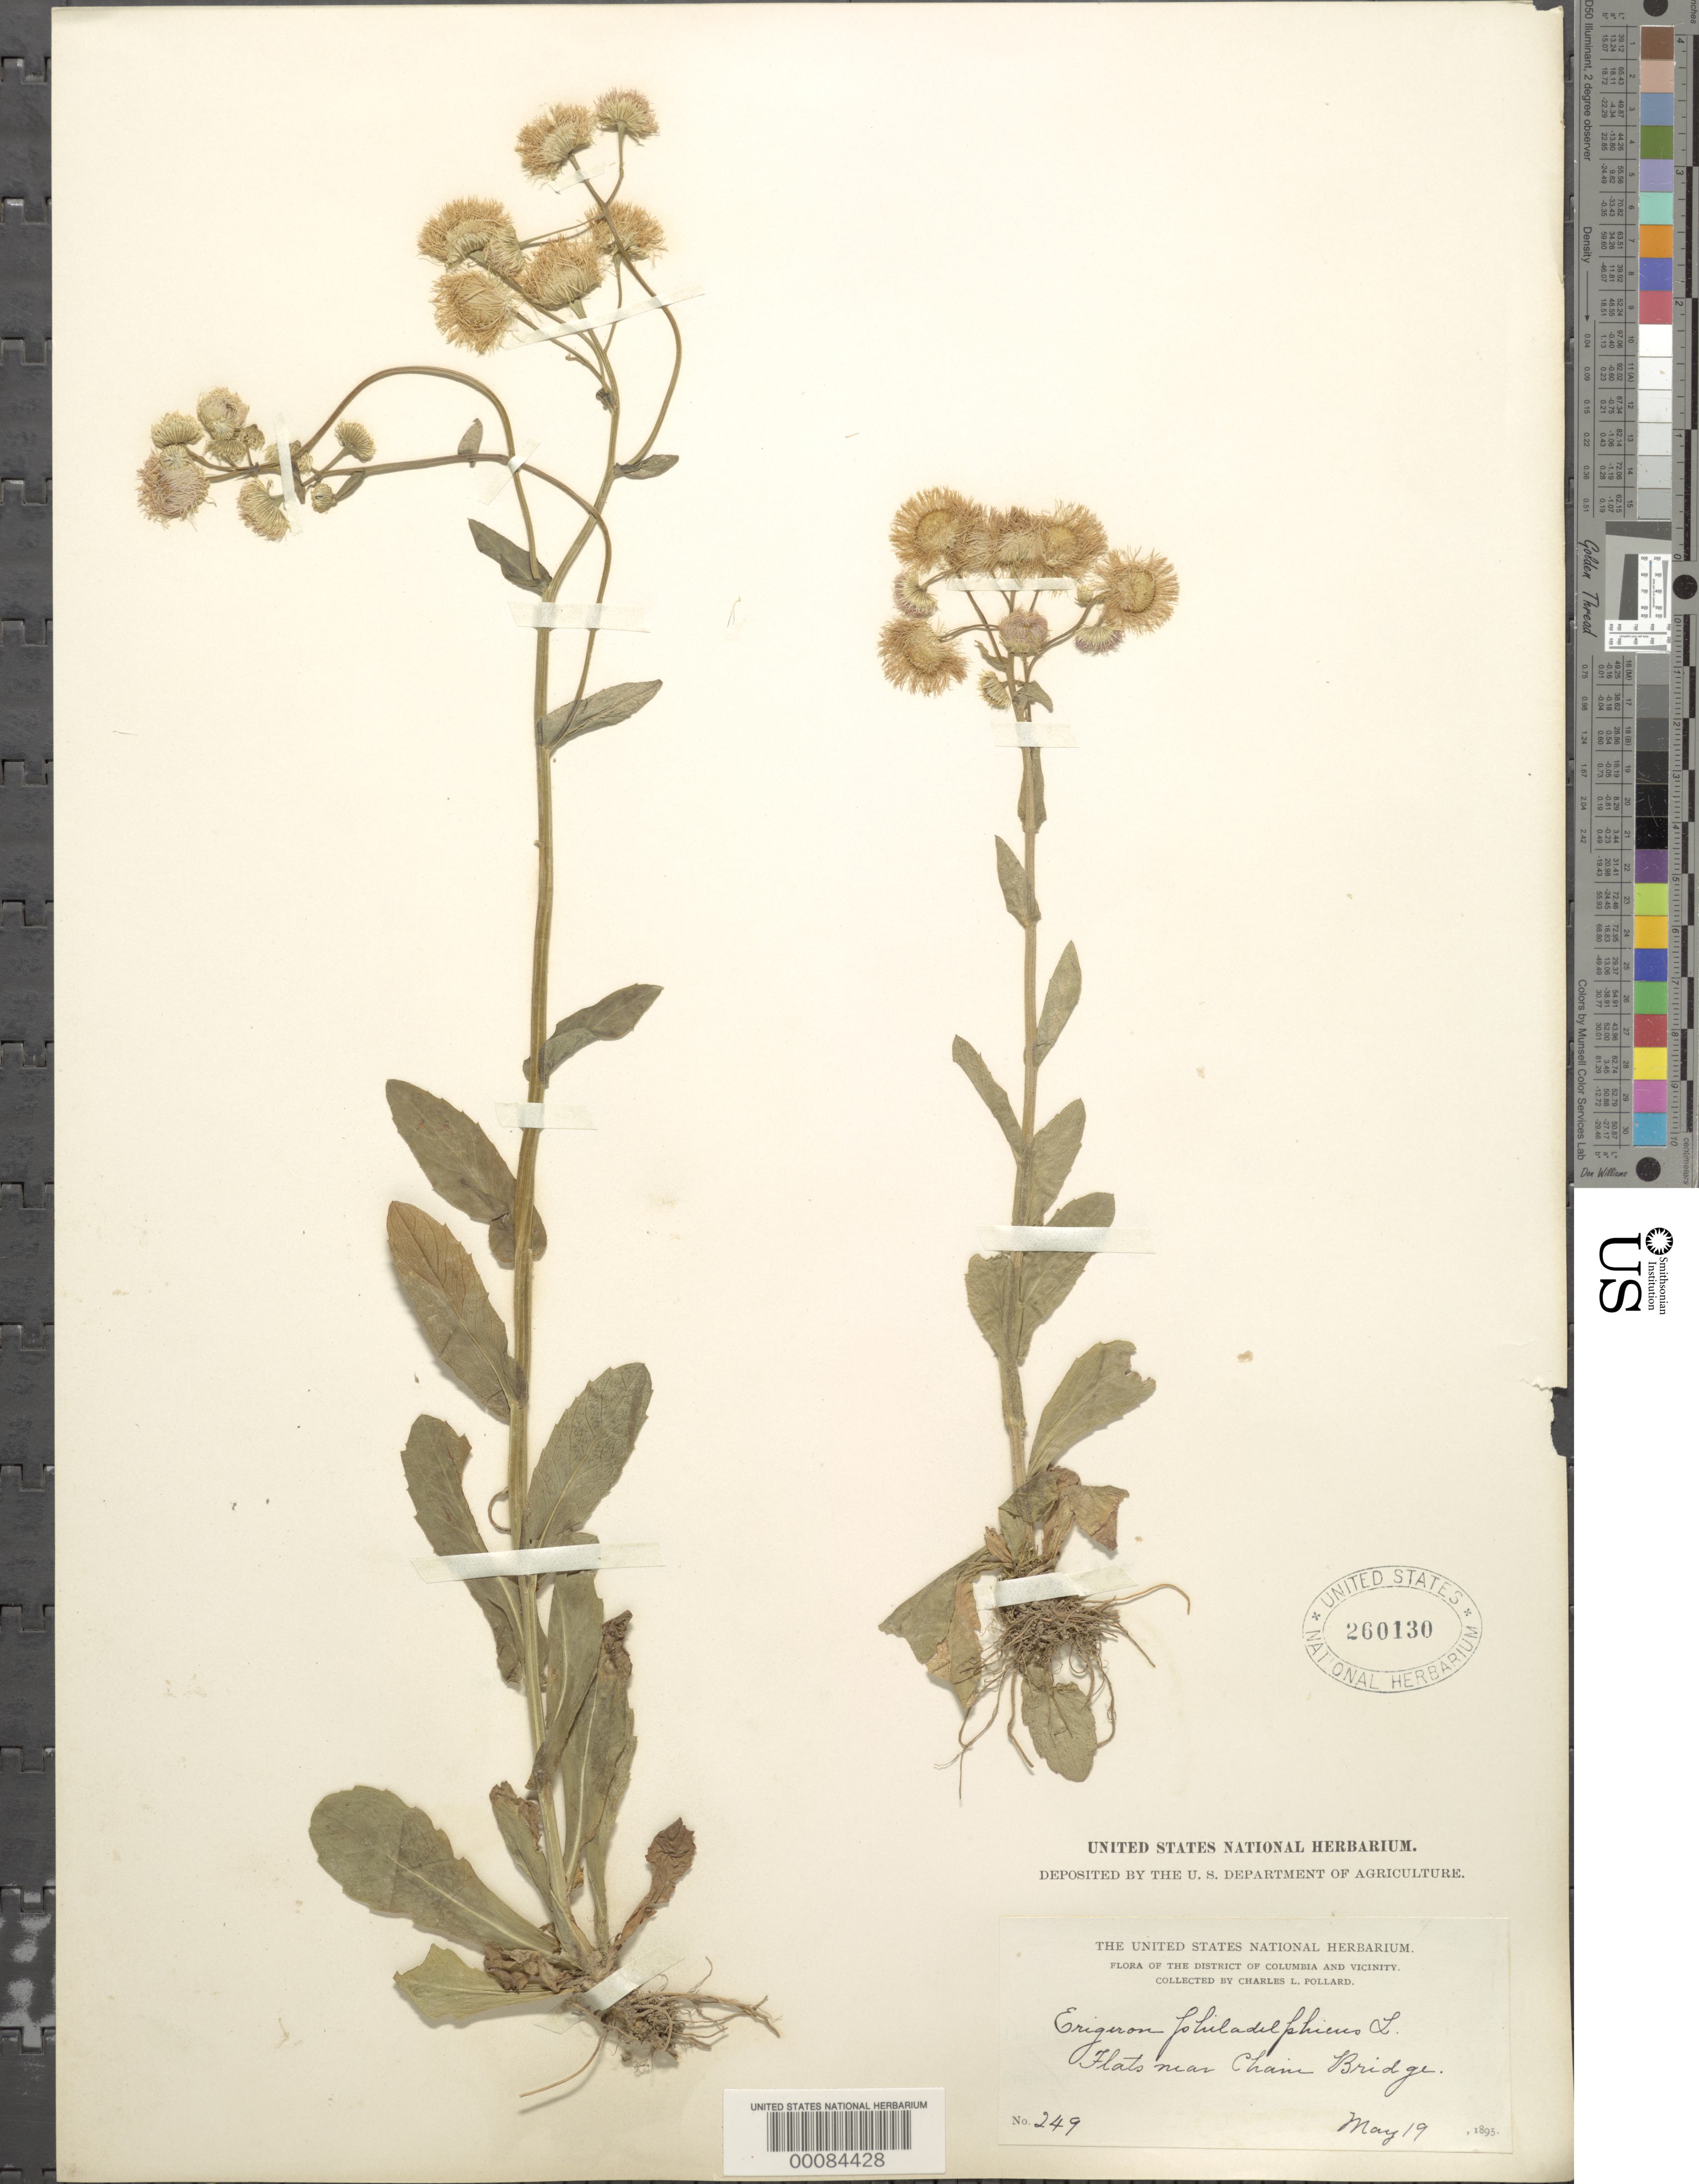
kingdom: Plantae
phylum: Tracheophyta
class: Magnoliopsida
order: Asterales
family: Asteraceae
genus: Erigeron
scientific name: Erigeron philadelphicus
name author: L.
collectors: C. L. Pollard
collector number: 249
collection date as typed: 19 May 1895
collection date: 1895-05-19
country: United States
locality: Near Chain Bridge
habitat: Flats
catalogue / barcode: US 260130